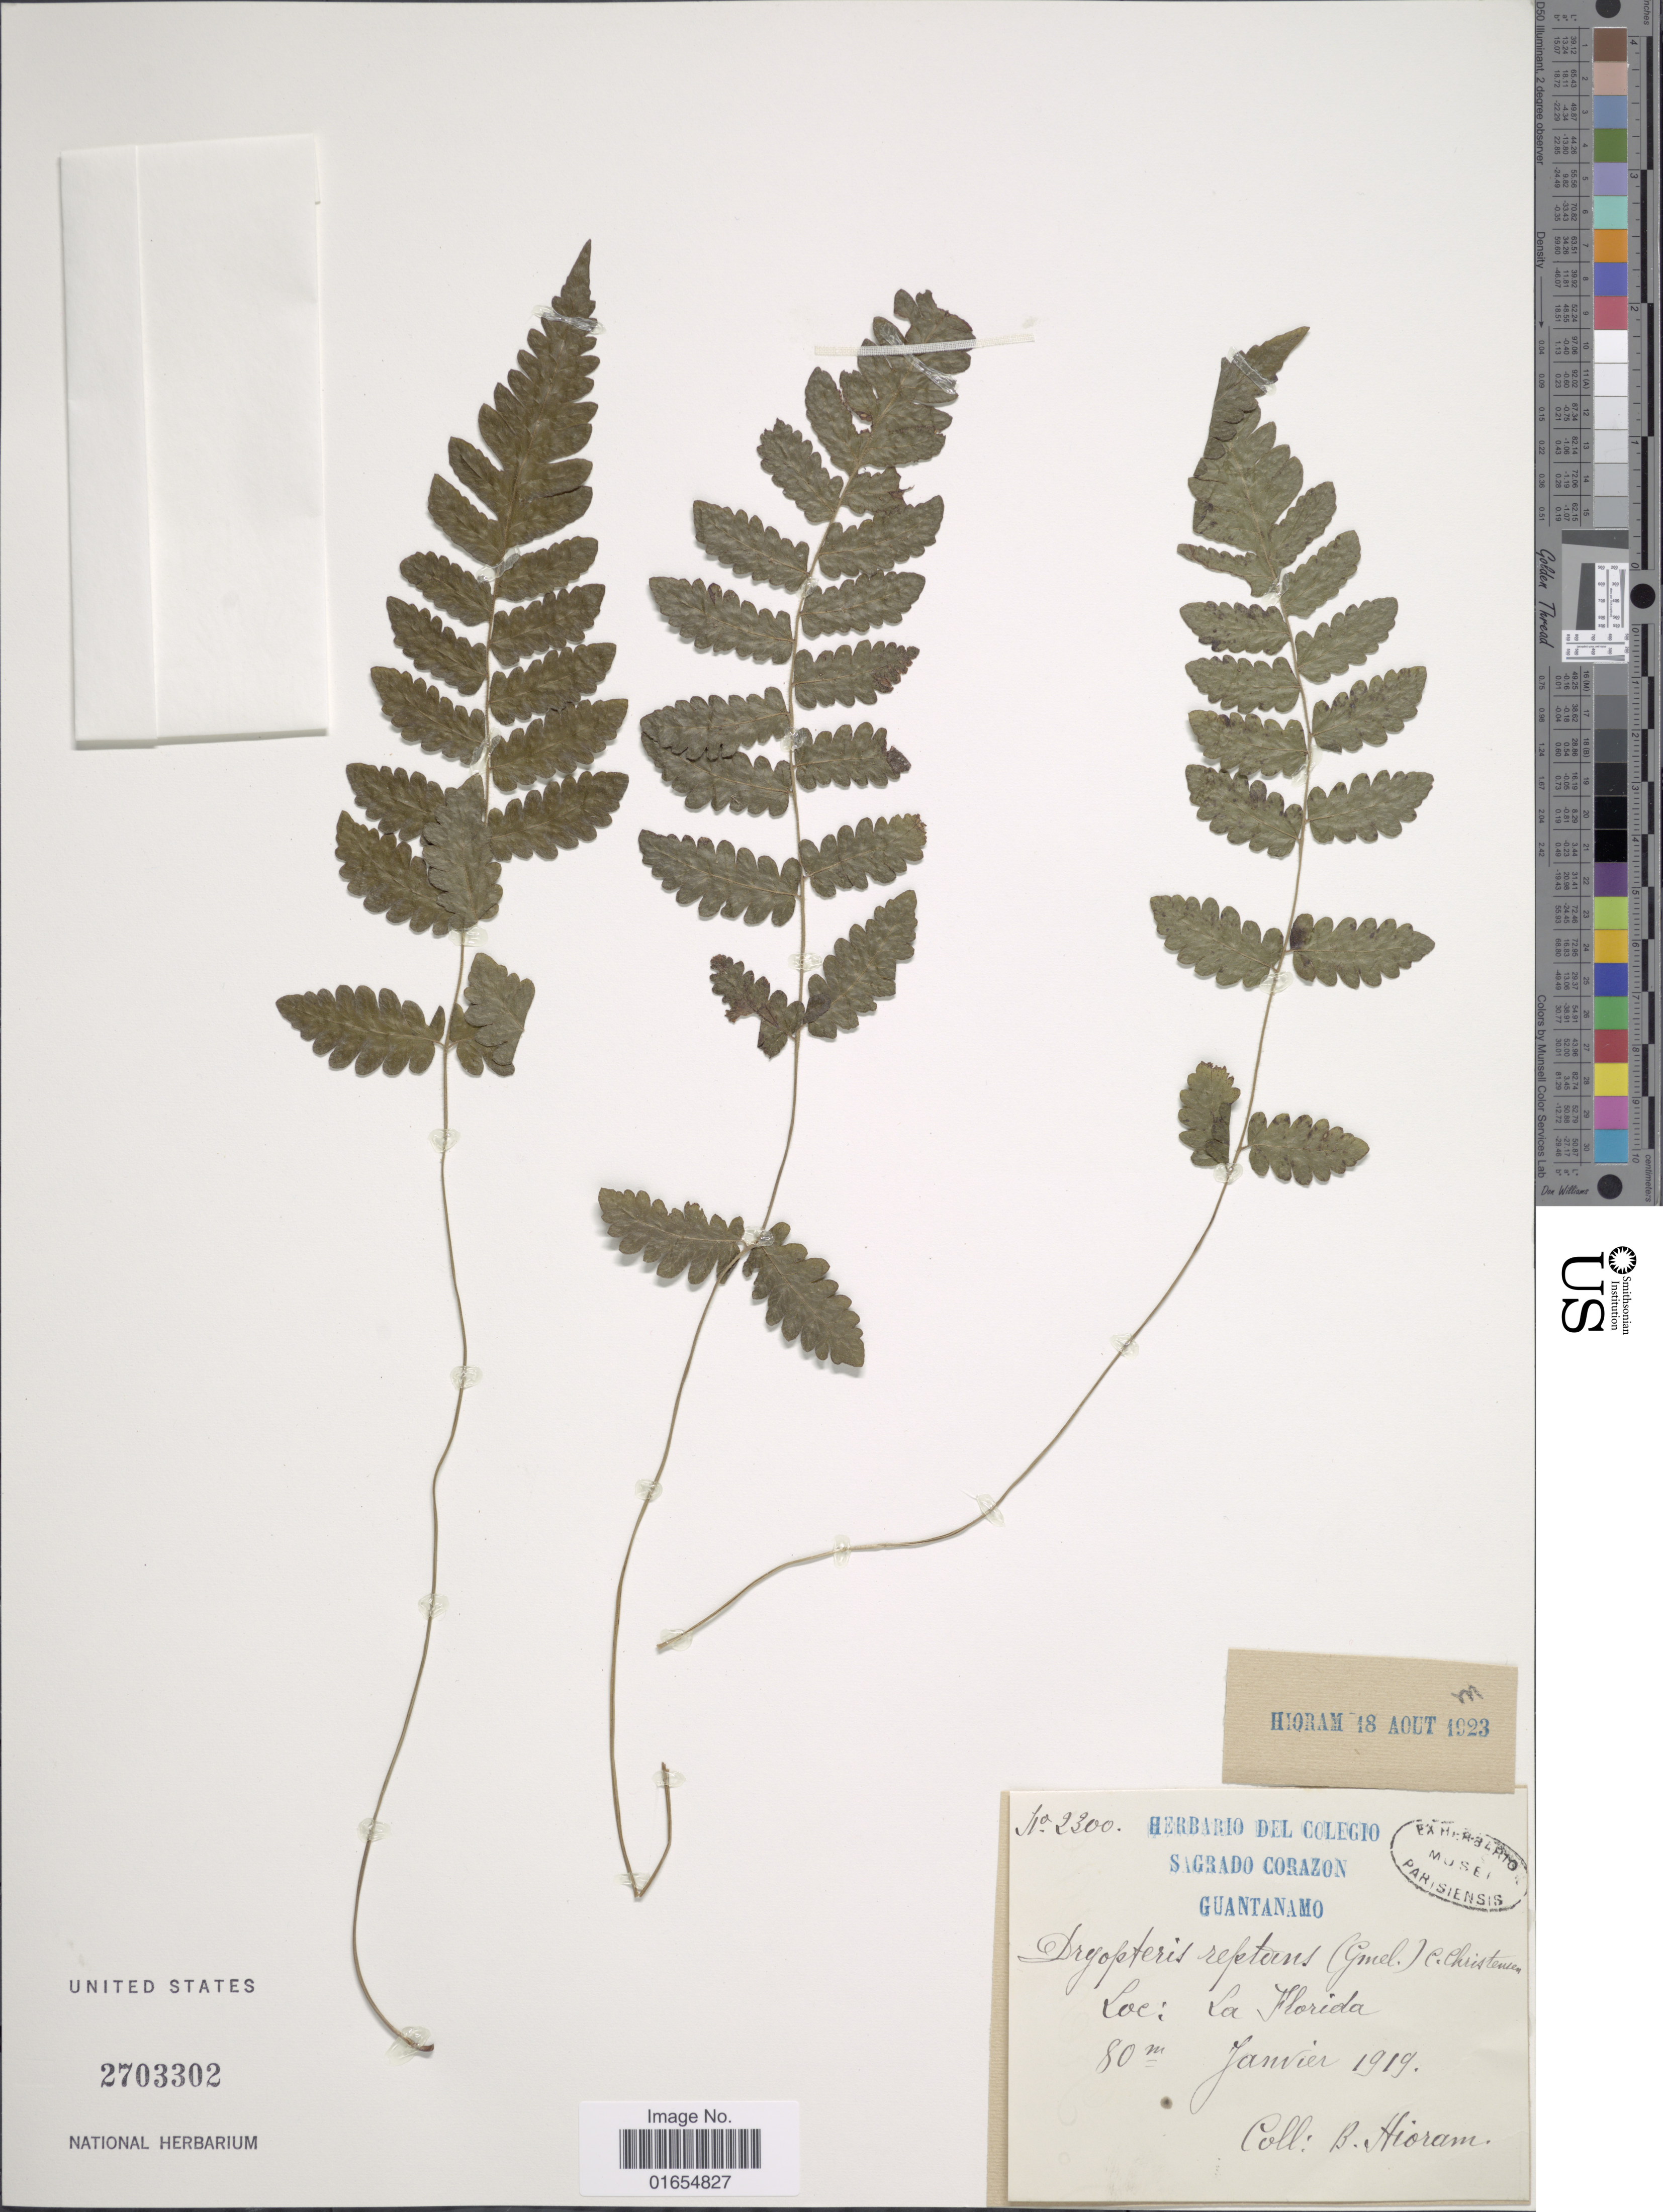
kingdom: Plantae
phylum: Tracheophyta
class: Polypodiopsida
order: Polypodiales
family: Thelypteridaceae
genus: Goniopteris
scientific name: Goniopteris reptans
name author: (J.F. Gmel.) C. Presl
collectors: Bro. Hioram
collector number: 2300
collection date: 1919-01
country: Puerto Rico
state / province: Florida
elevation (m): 80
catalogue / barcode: US 2703302